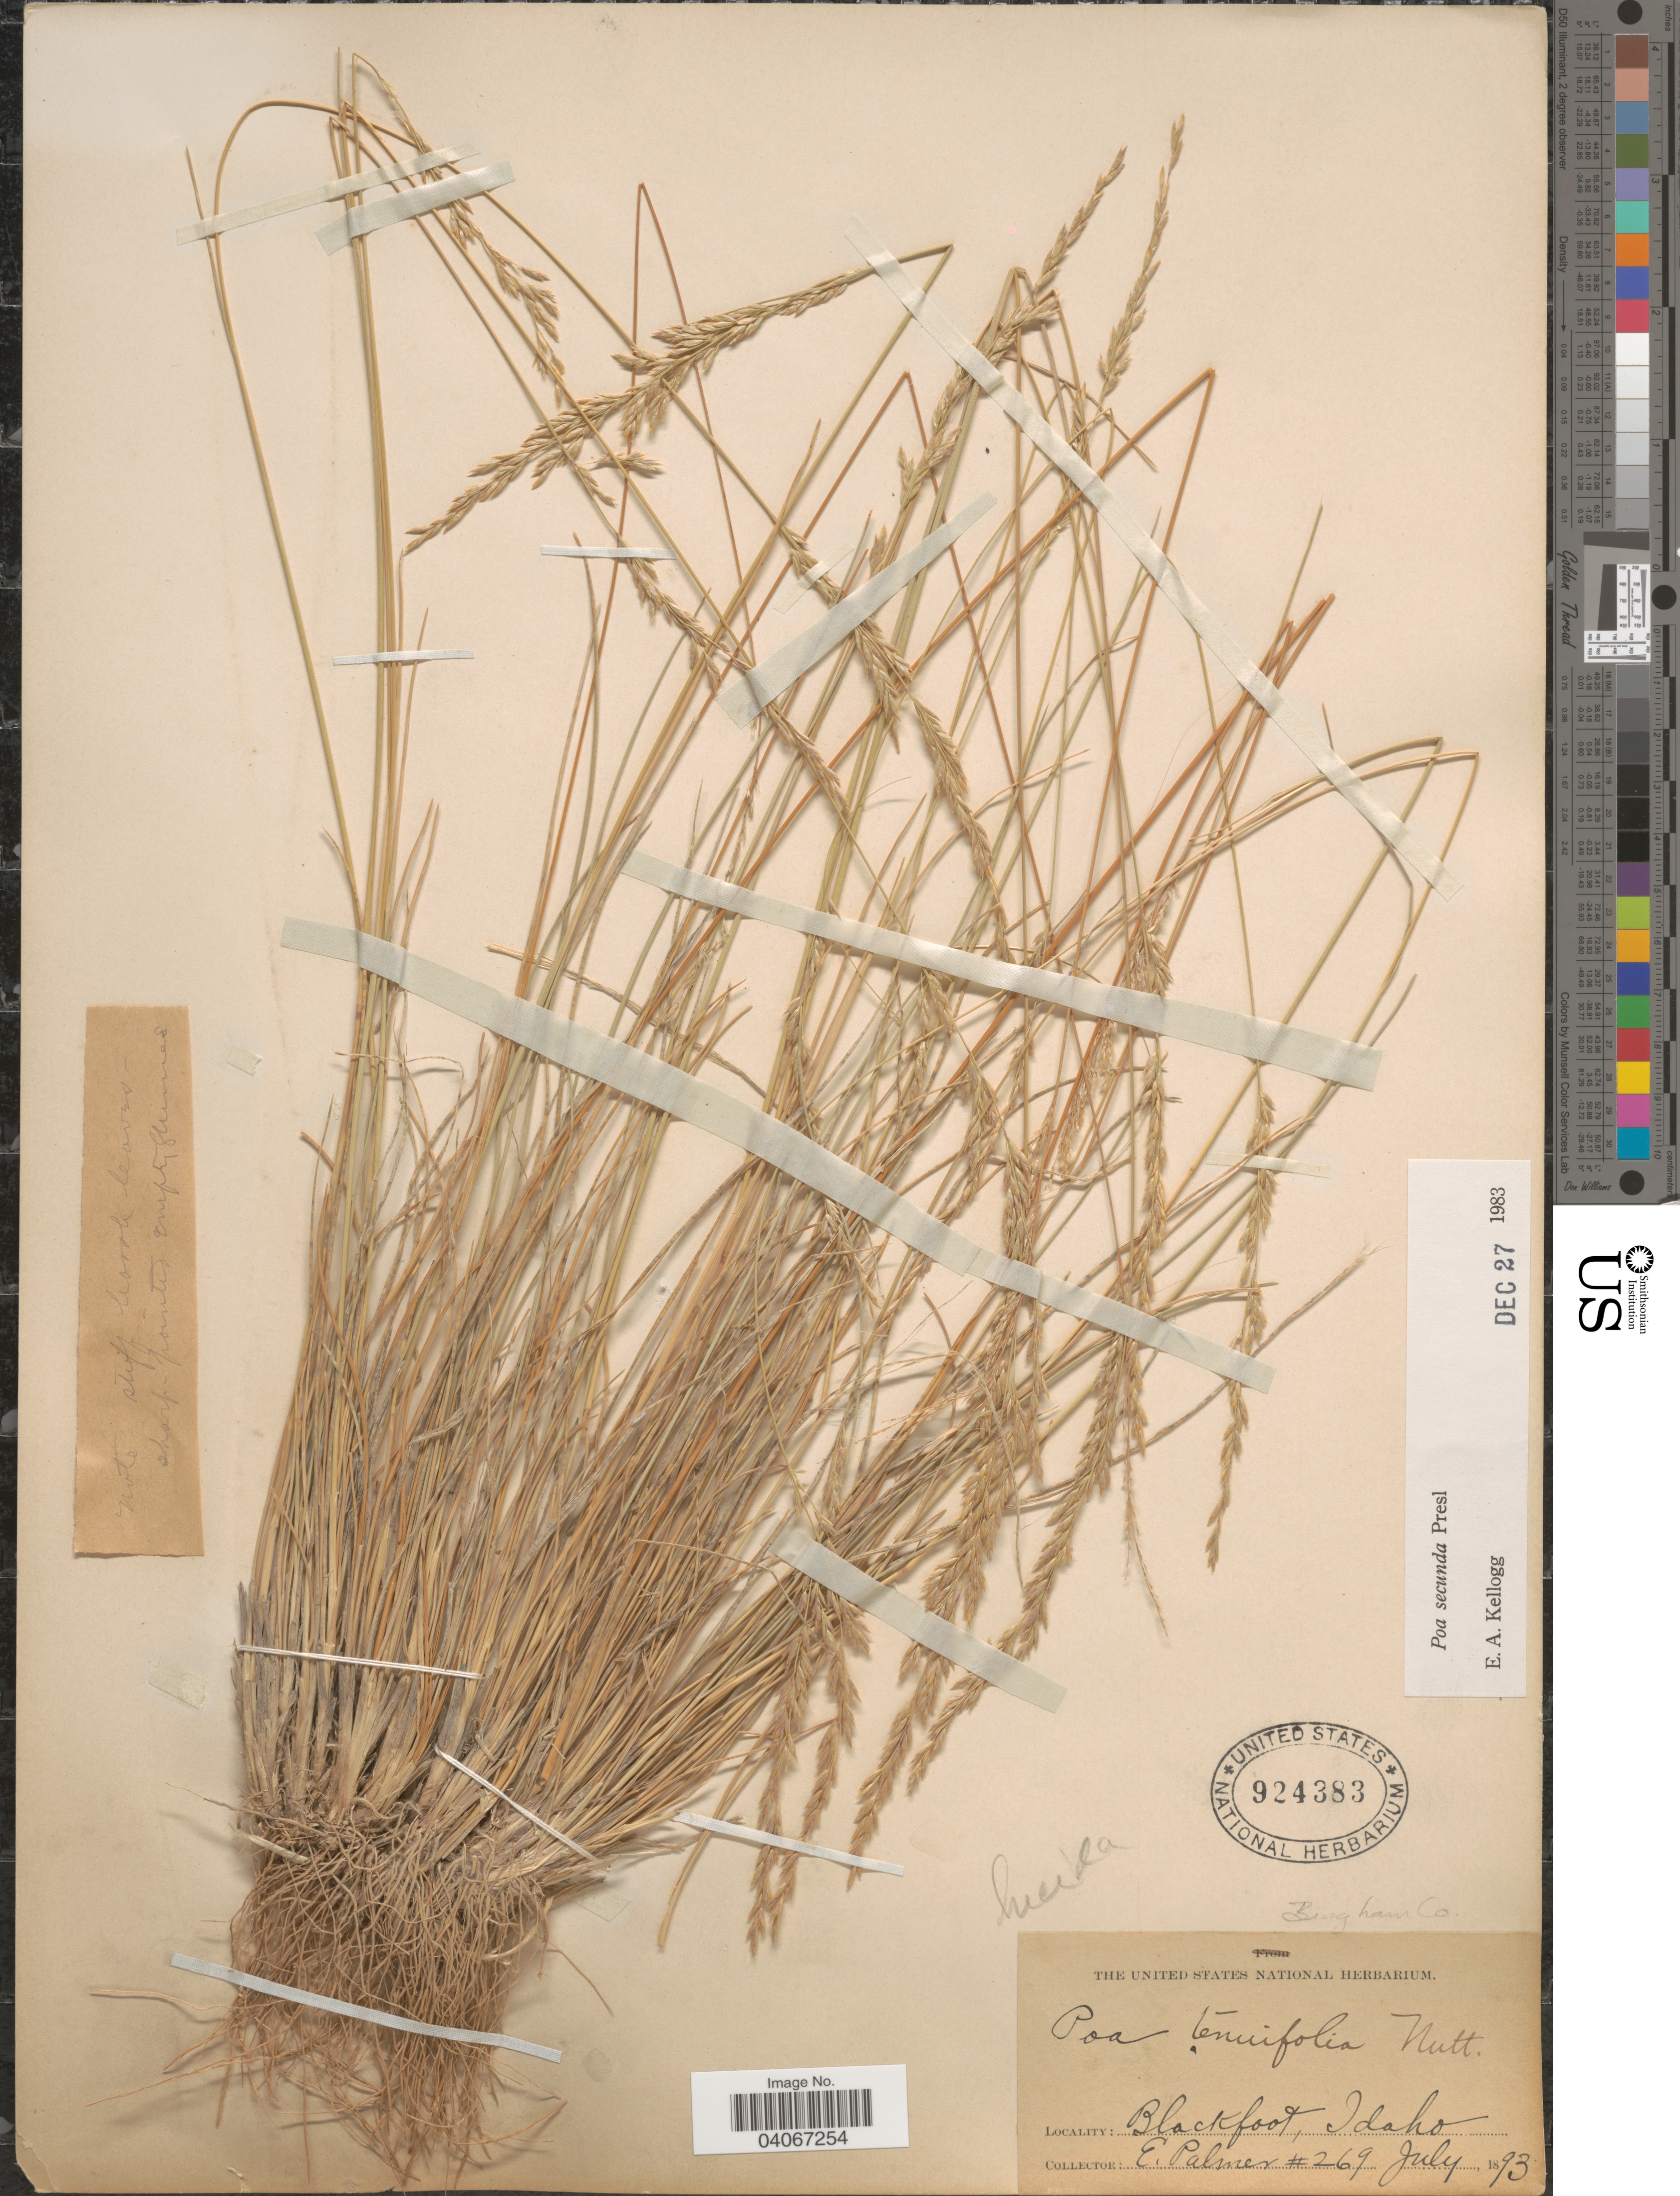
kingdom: Plantae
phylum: Tracheophyta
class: Liliopsida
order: Poales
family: Poaceae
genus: Poa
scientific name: Poa secunda subsp. secunda var. secunda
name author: J. Presl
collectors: E. Palmer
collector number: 269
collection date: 1893-07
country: United States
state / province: Idaho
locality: Blackfoot. Bingham Co.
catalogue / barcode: US 924383